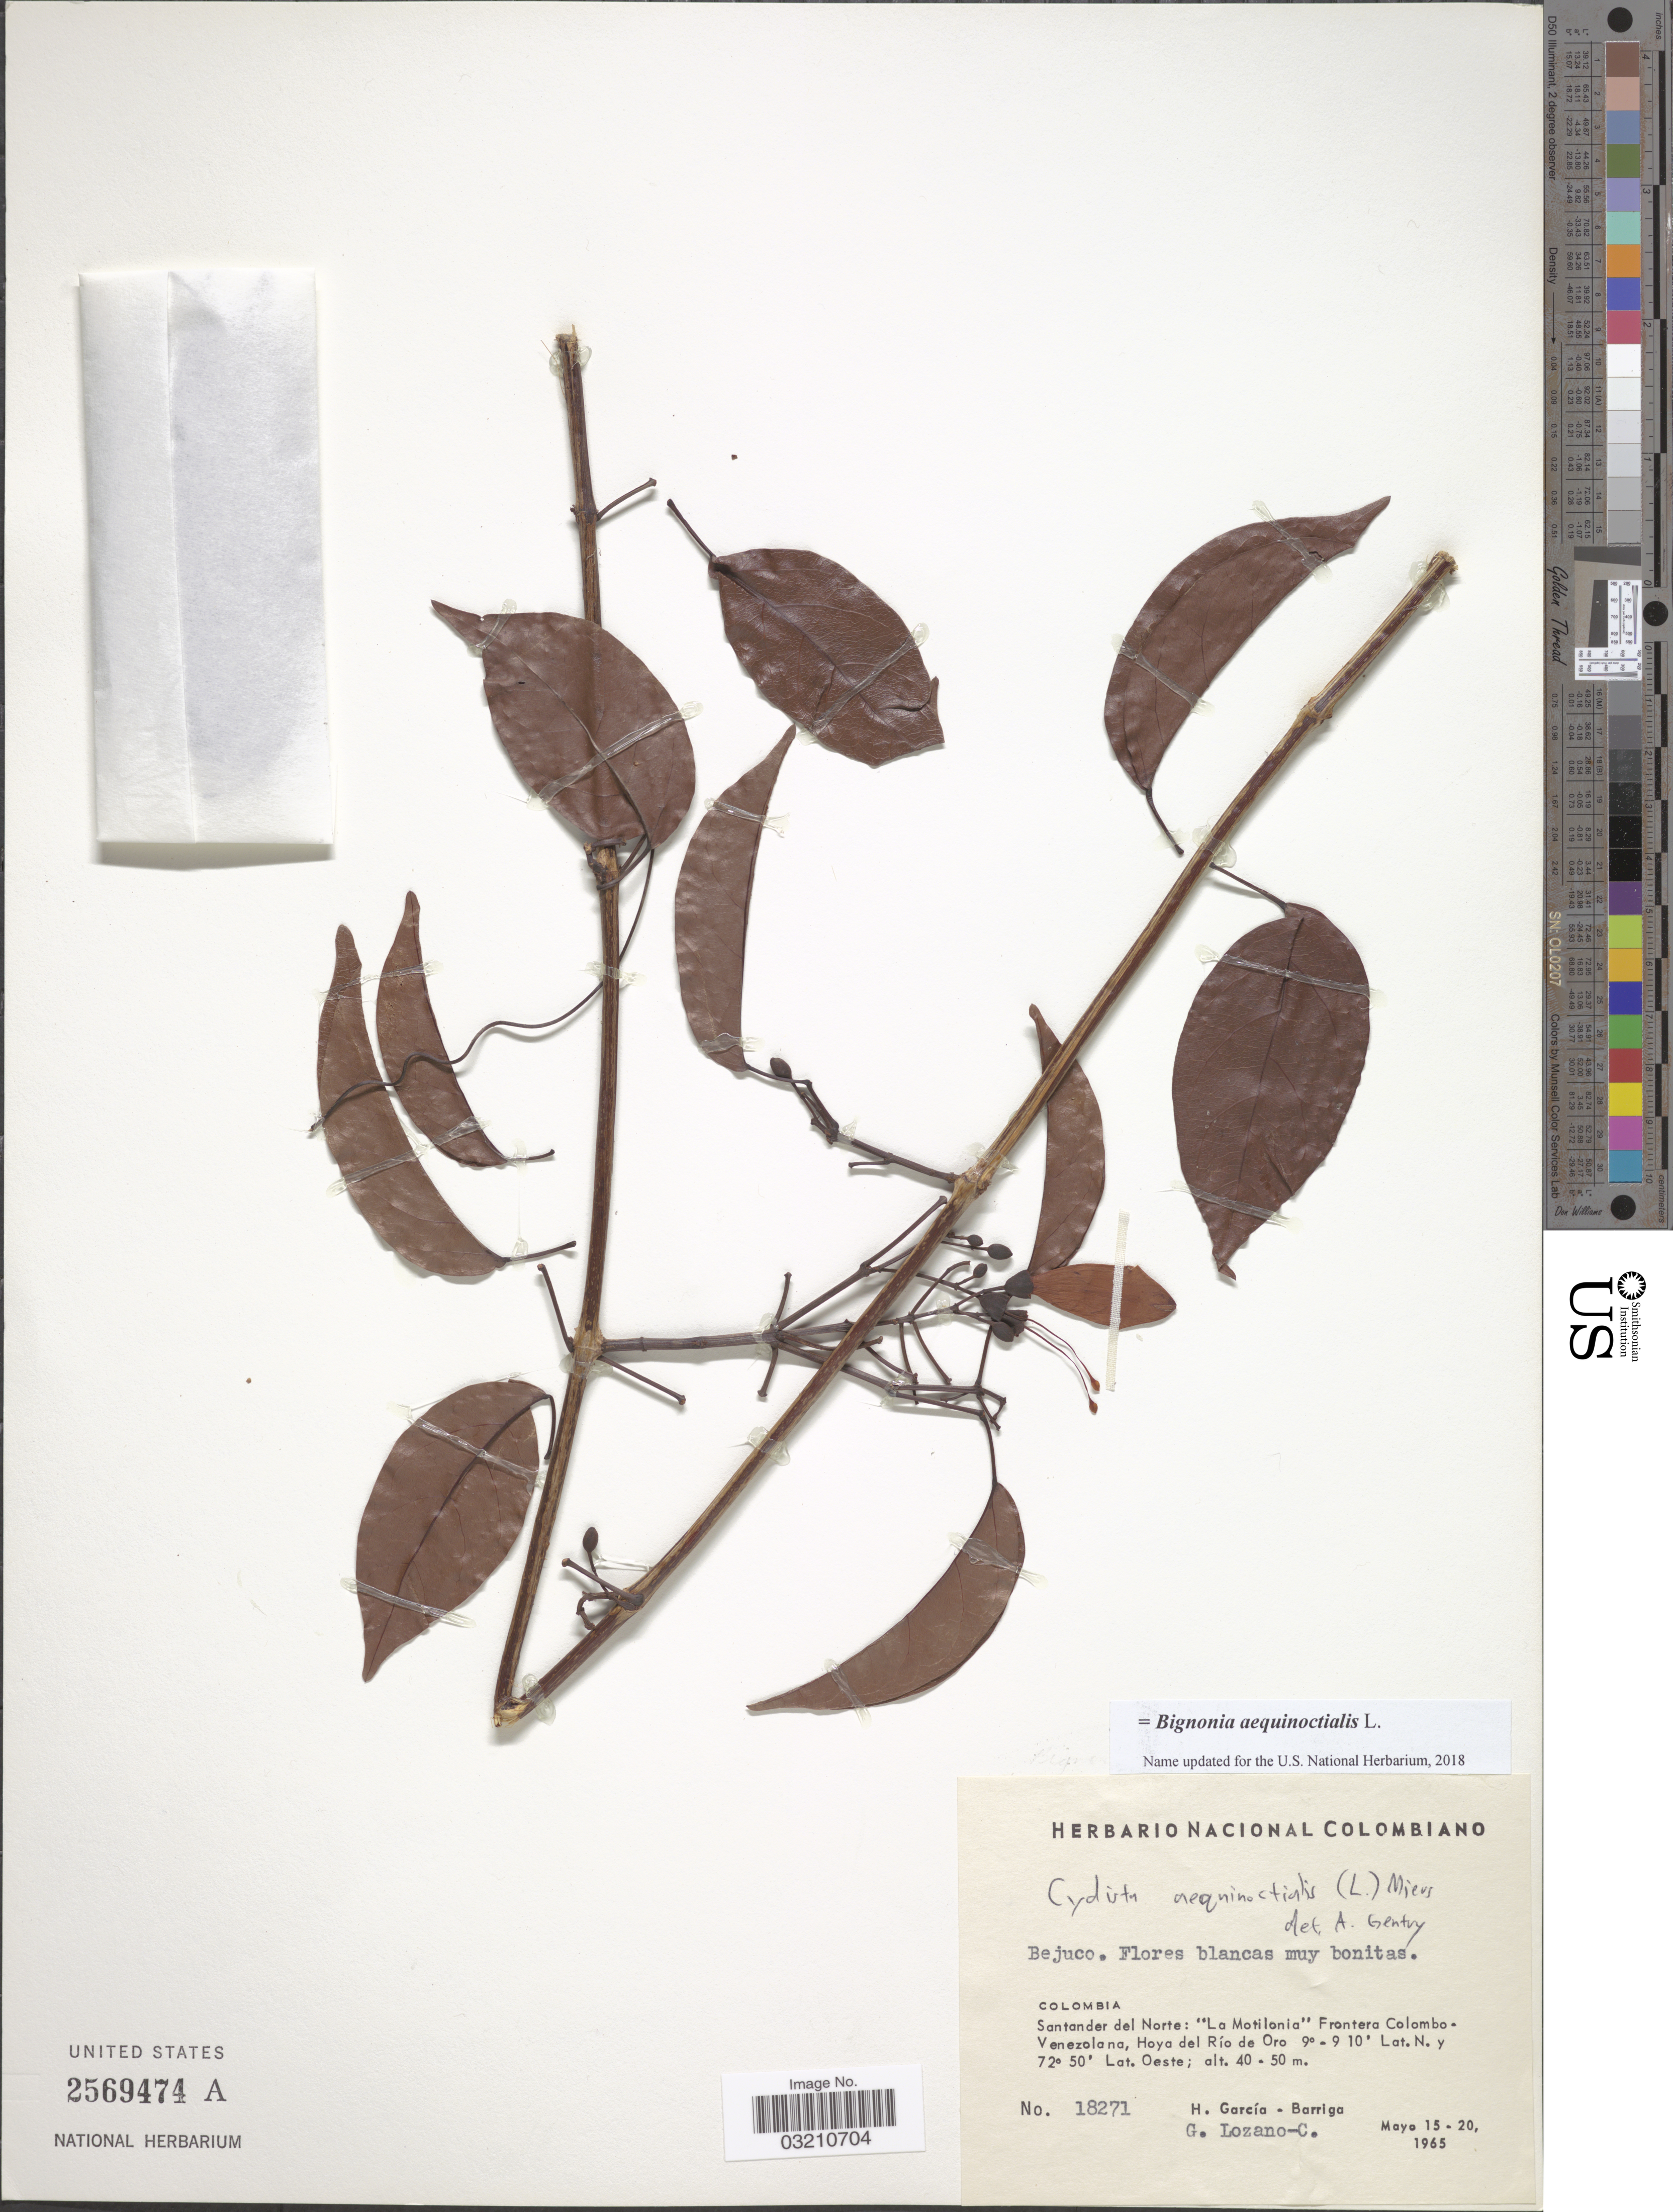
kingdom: Plantae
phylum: Tracheophyta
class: Magnoliopsida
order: Lamiales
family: Bignoniaceae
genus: Bignonia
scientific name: Bignonia aequinoctialis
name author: L.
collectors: H. García Barriga & G. Lozano-Contreras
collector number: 18271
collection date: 1965-05-15/1965-05-20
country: Colombia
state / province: Norte de Santander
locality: Santander del Norte: "La Motilonia" Frontera Colombo - Venezolana, Hoya del Río de Oro.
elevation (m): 40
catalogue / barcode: US 2569474A